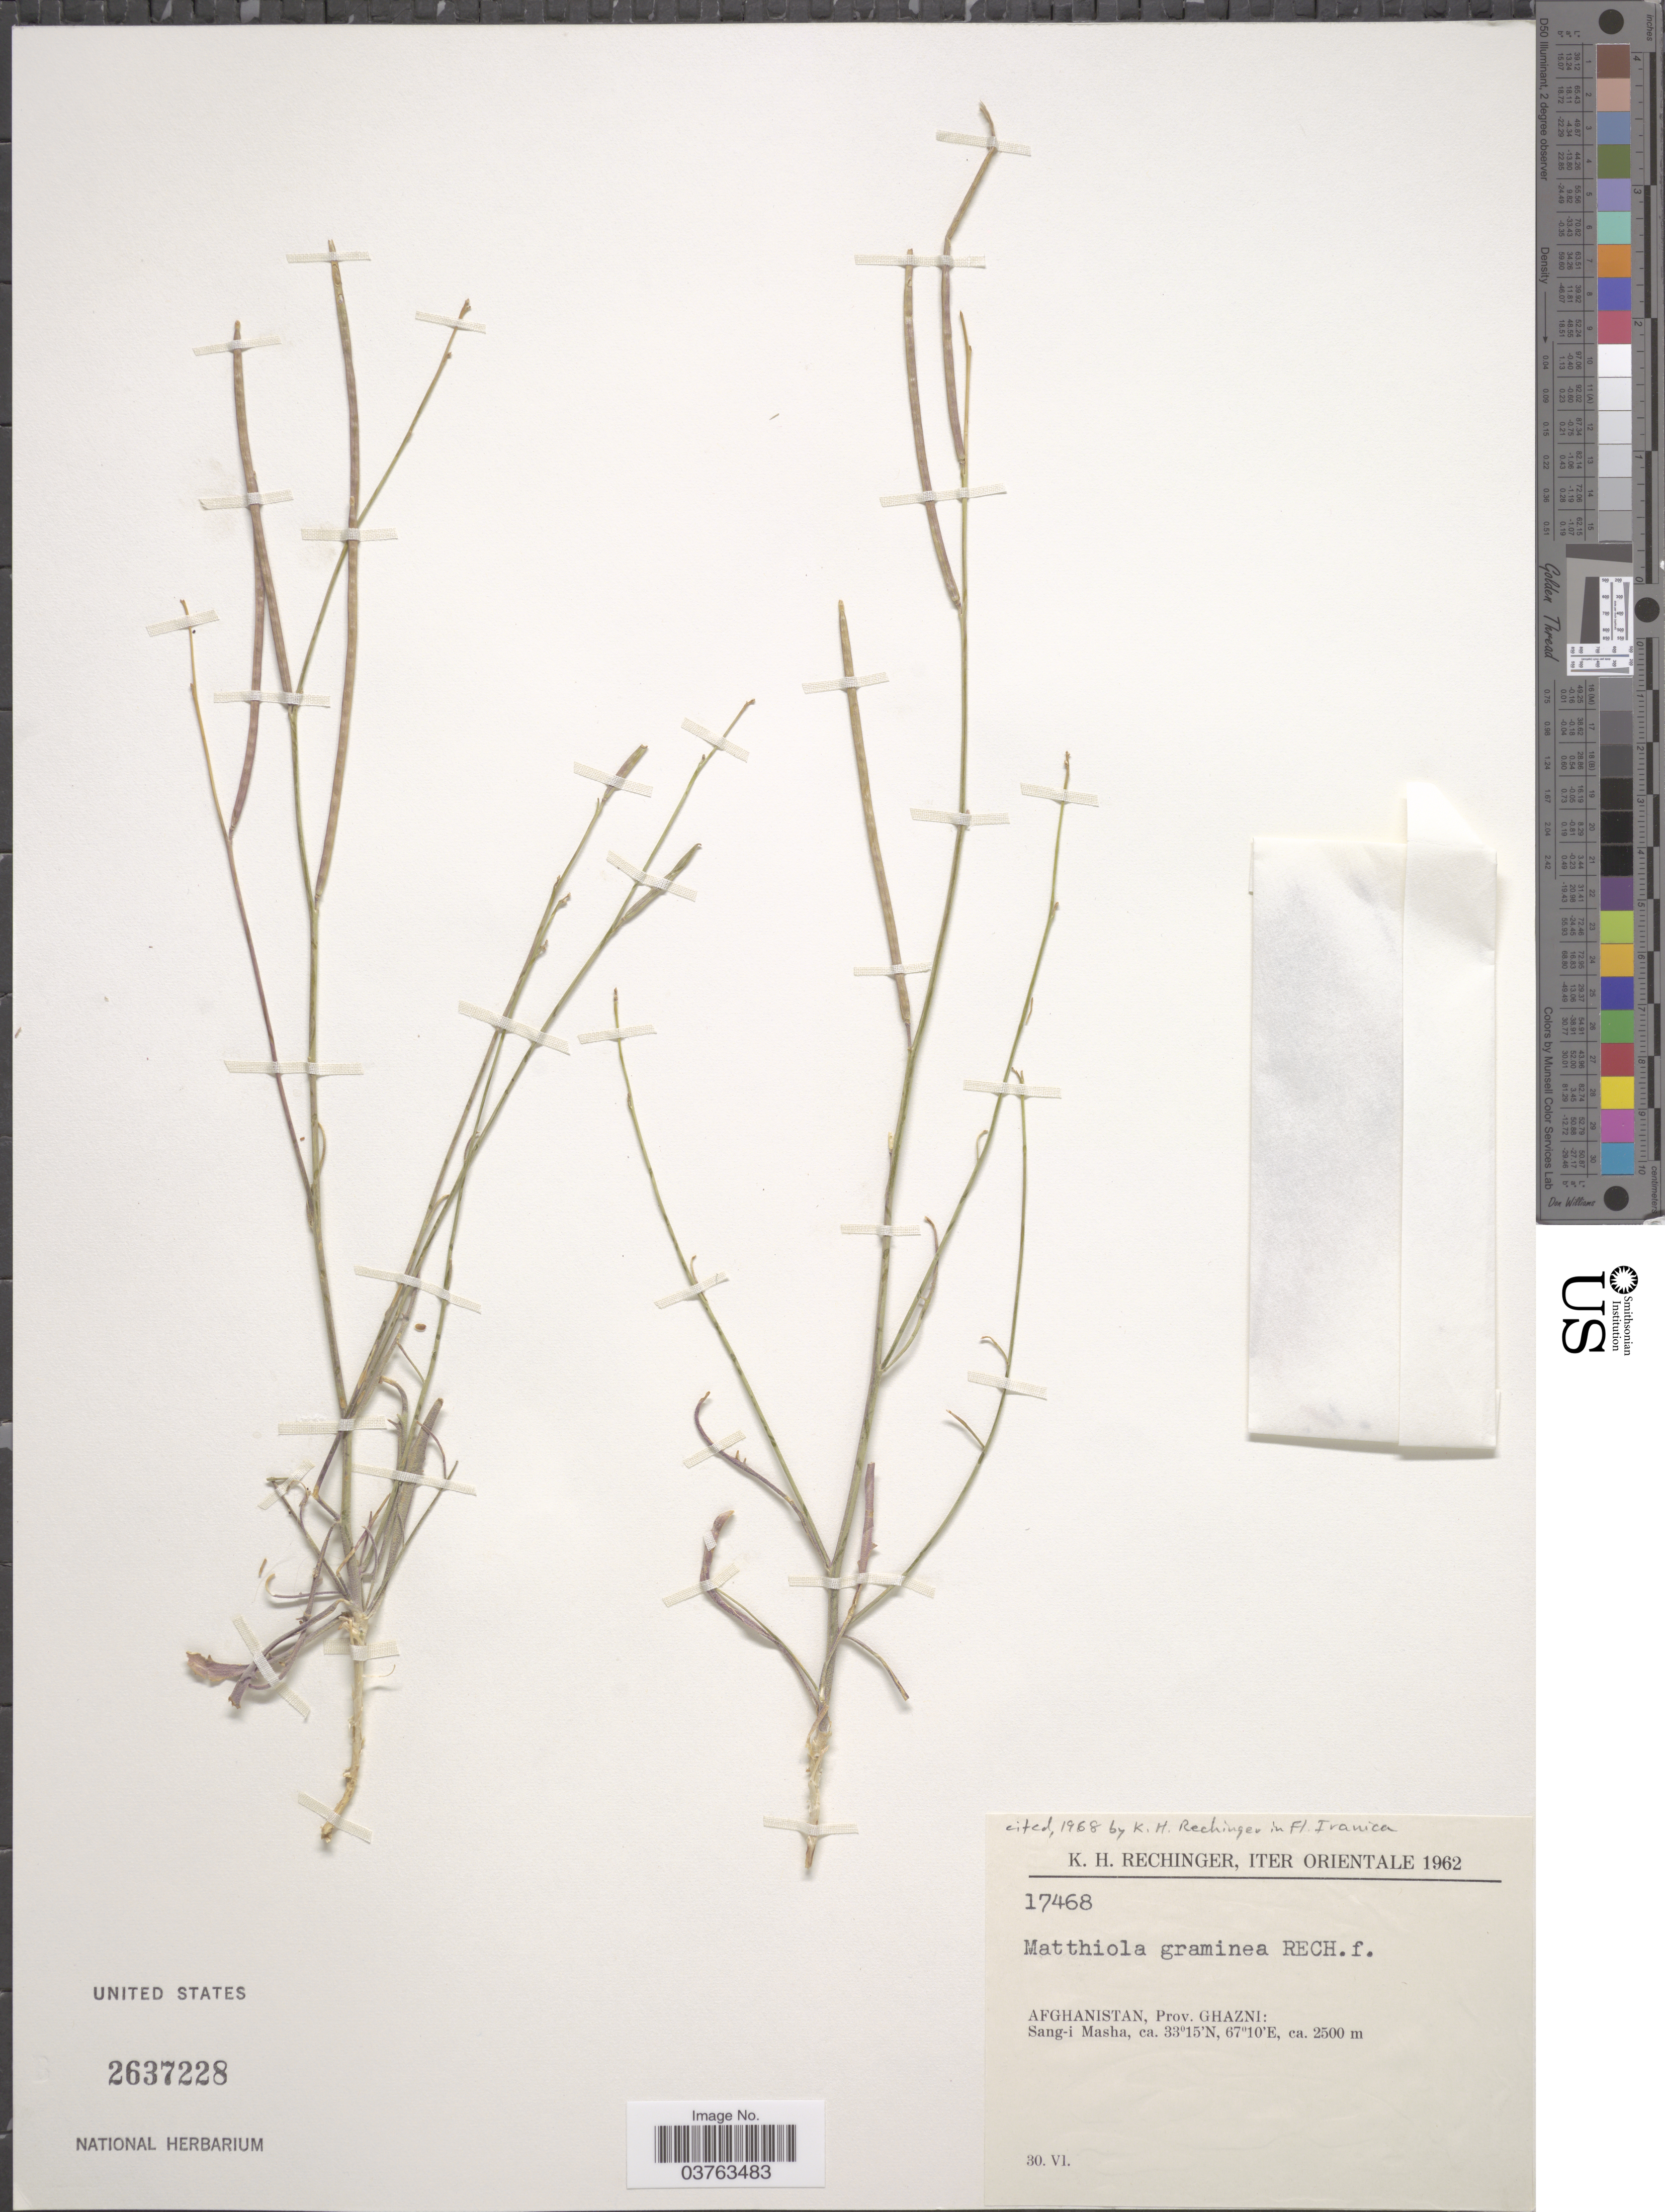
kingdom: Plantae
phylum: Tracheophyta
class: Magnoliopsida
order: Brassicales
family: Brassicaceae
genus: Matthiola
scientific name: Matthiola graminea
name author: Rchb. f.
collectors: K. H. Rechinger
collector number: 17468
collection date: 1962-06-30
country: Afghanistan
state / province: Ghazni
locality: Iter Orientale. Sang-i Masha.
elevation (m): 2500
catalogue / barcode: US 2637228